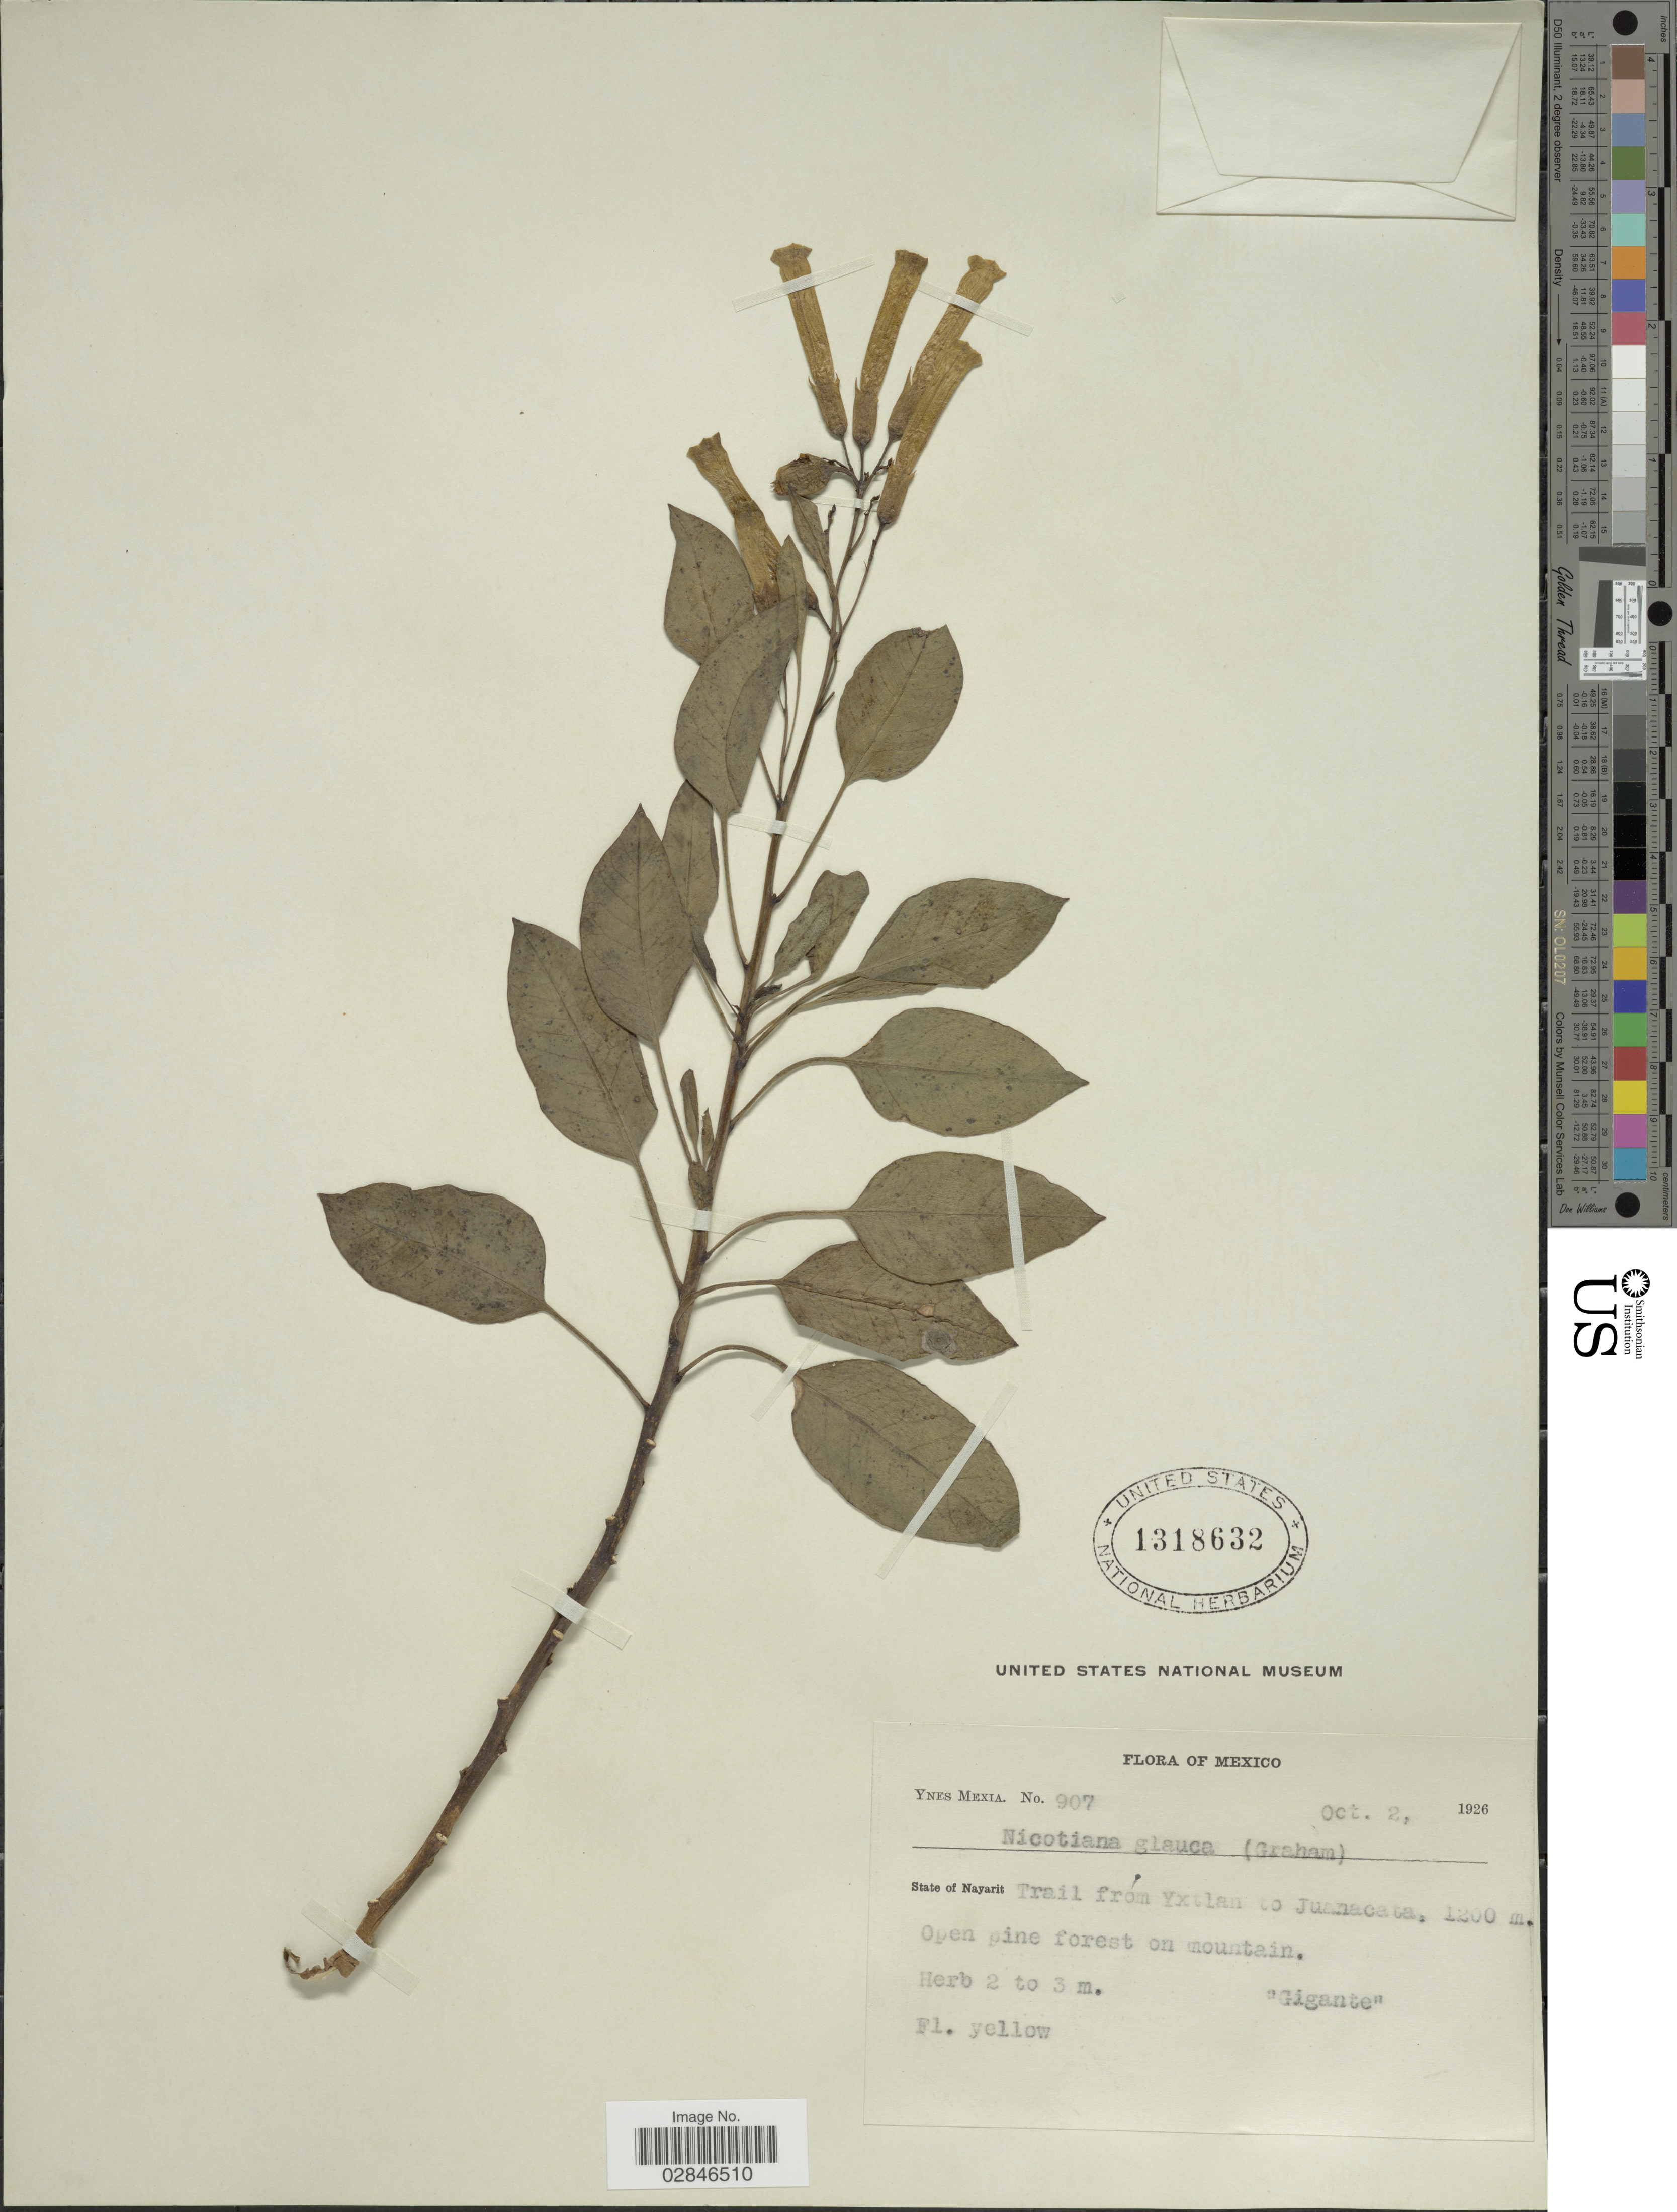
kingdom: Plantae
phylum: Tracheophyta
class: Magnoliopsida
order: Solanales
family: Solanaceae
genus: Nicotiana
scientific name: Nicotiana glauca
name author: Graham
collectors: Y. Mexia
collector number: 907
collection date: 1926-10-02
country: Mexico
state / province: Nayarit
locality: Trail from Yxtlan to Juanacata.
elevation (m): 1200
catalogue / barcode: US 1318632